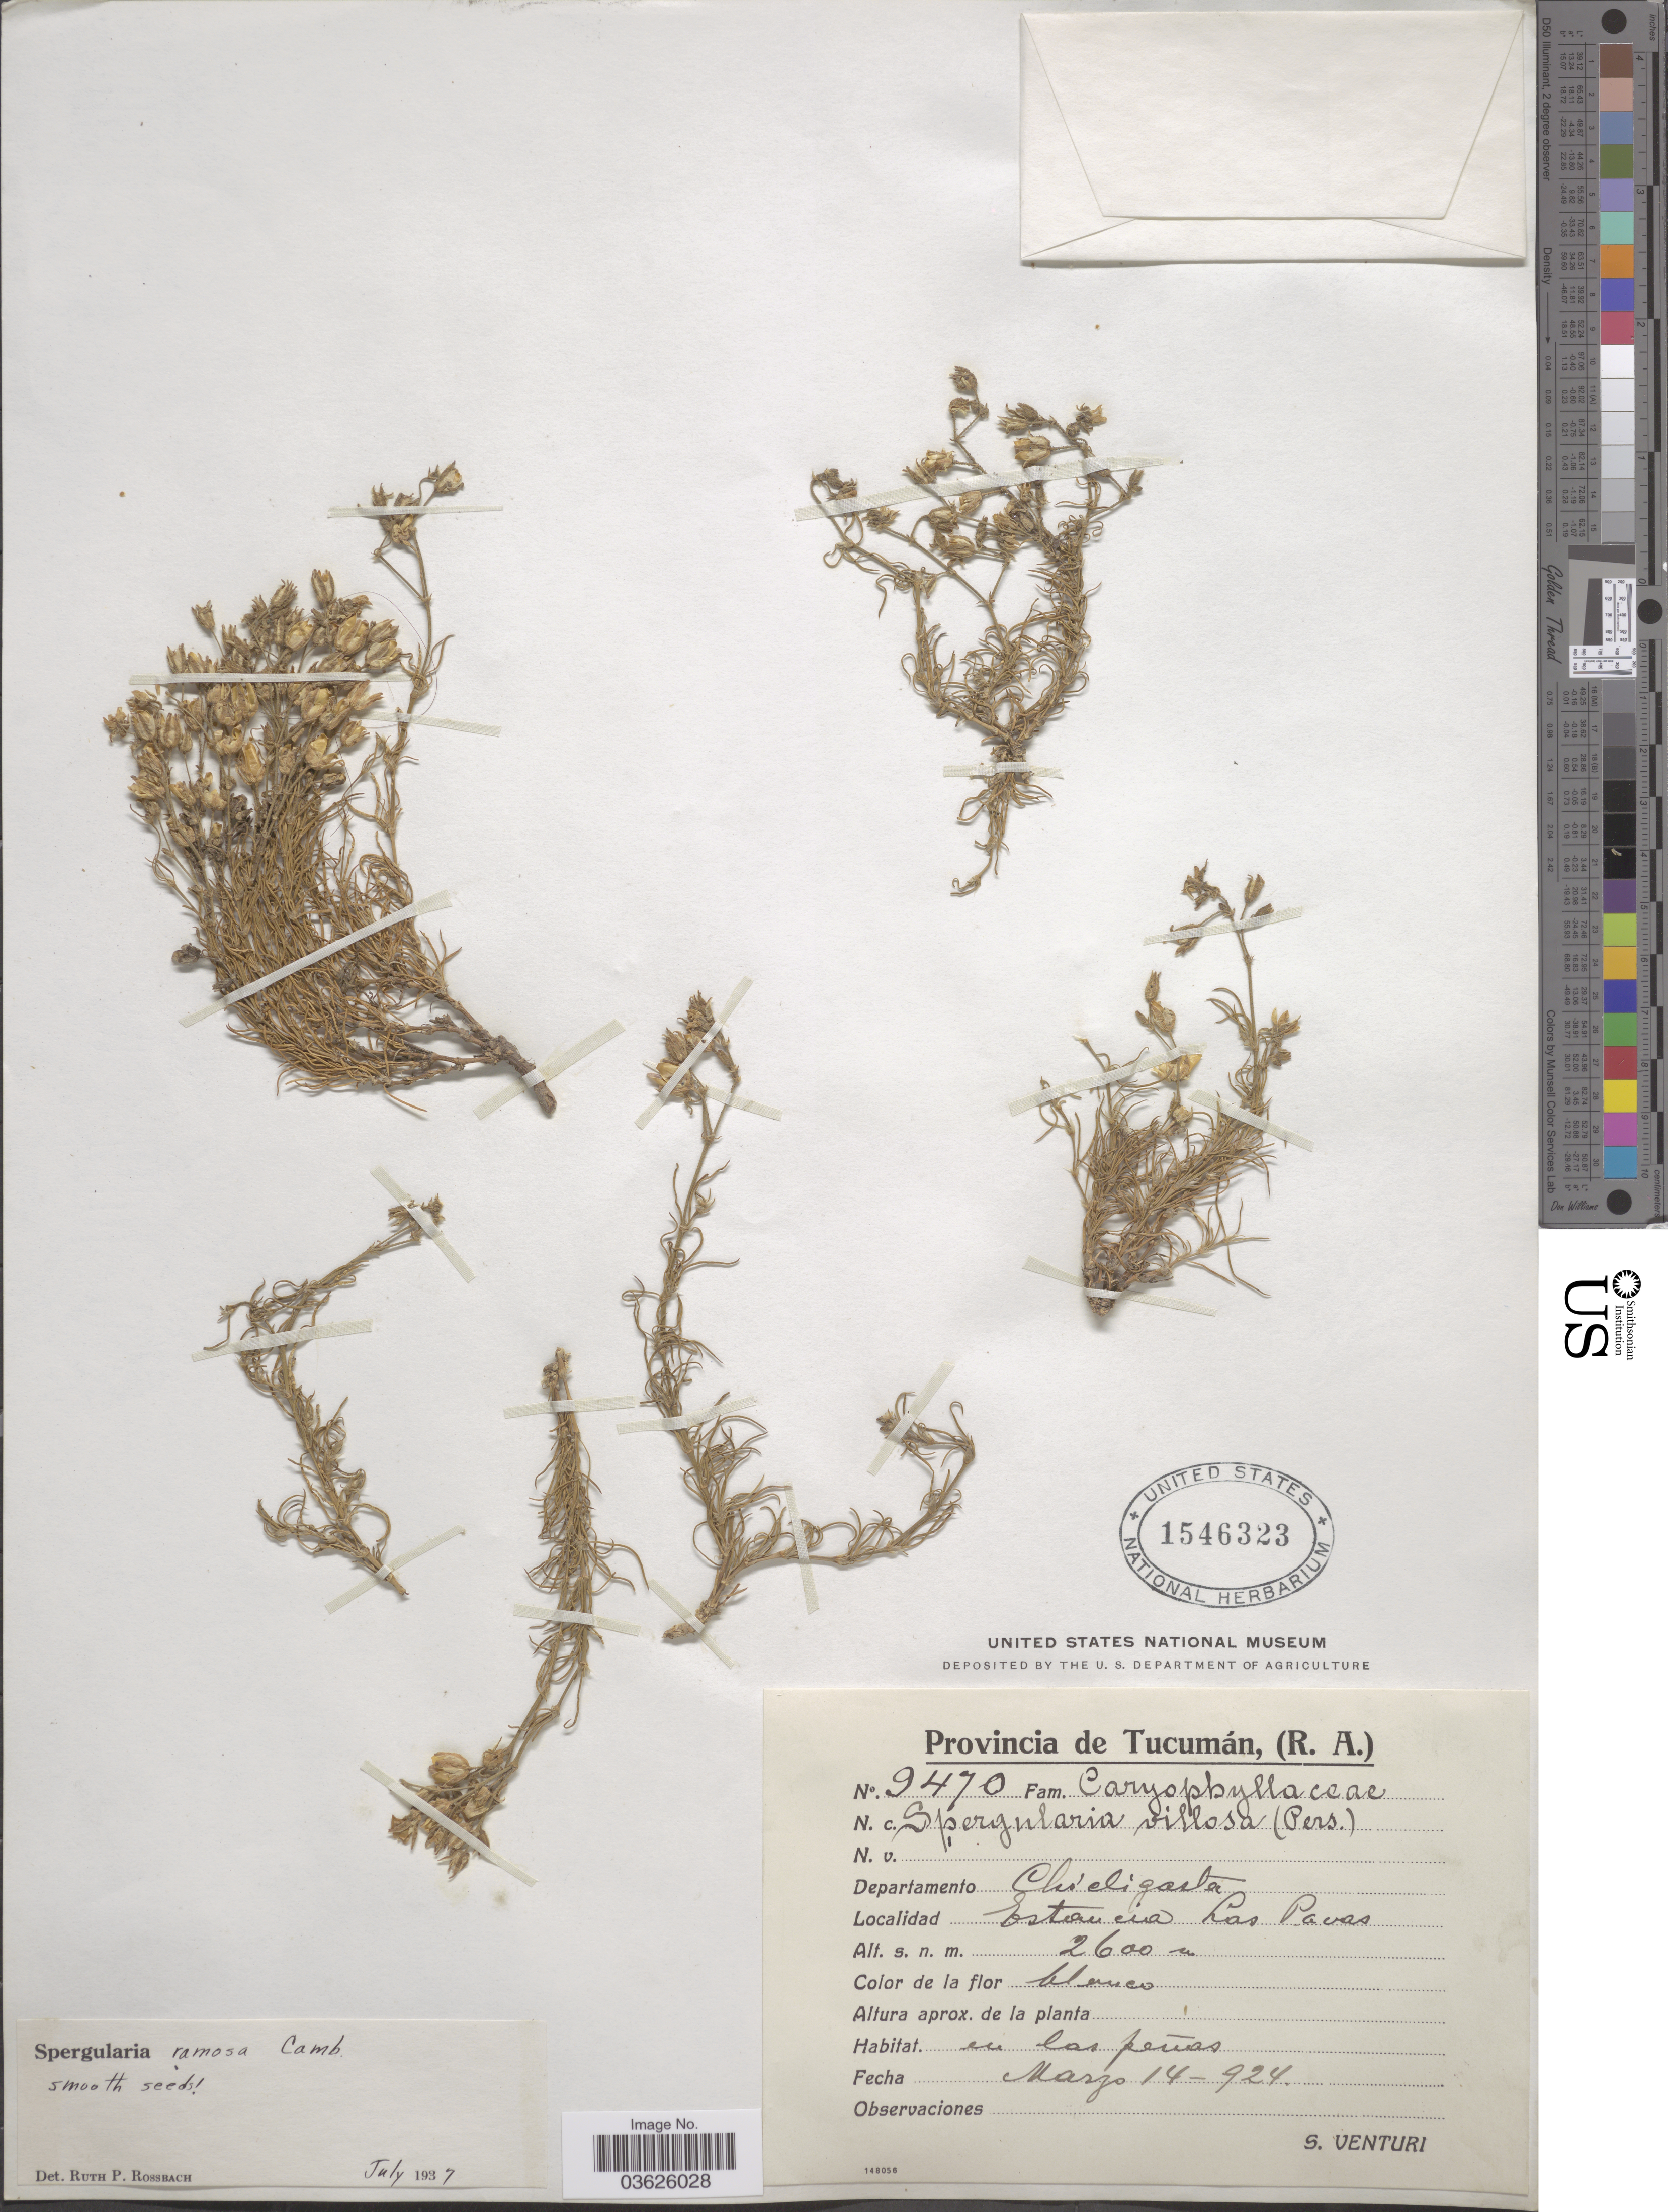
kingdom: Plantae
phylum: Tracheophyta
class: Magnoliopsida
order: Caryophyllales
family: Caryophyllaceae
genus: Spergularia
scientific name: Spergularia ramosa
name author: Cambess.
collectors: S. Venturi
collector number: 9470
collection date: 1924-03-14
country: Argentina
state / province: Tucuman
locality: Departamento Chicligasta. Estancia Las Pavas.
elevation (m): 2600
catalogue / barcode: US 1546323